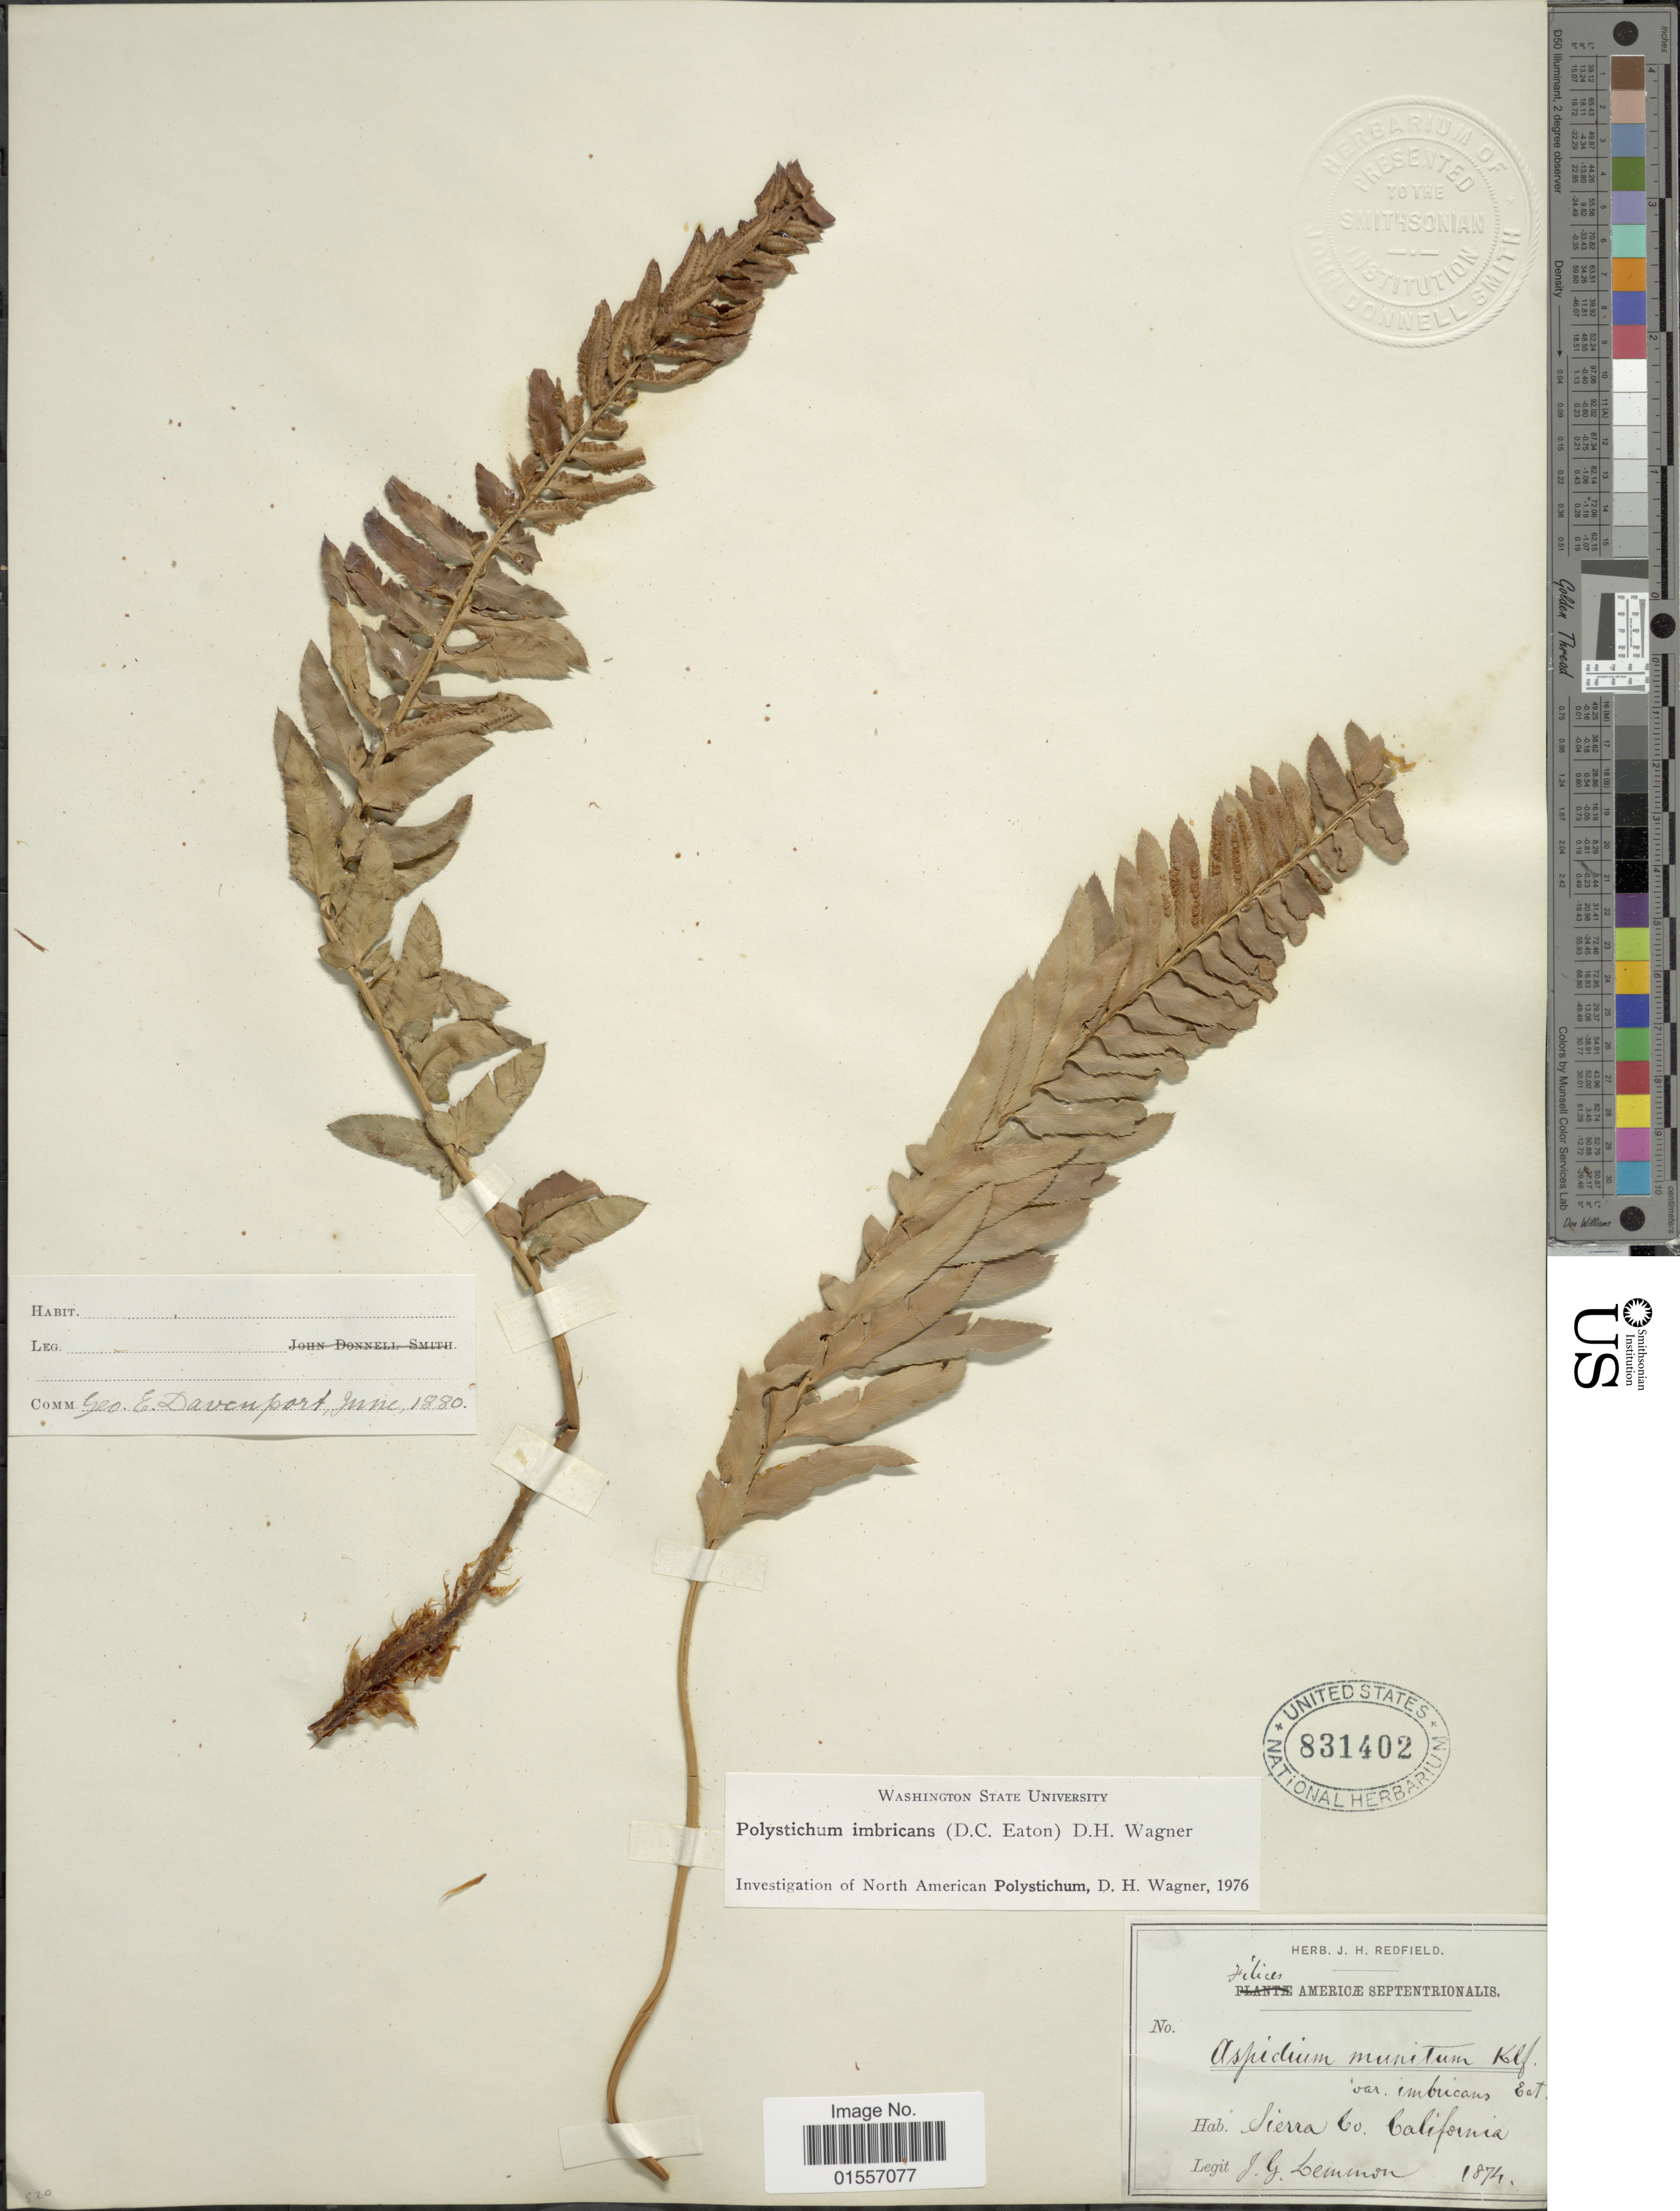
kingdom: Plantae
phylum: Tracheophyta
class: Polypodiopsida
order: Polypodiales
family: Dryopteridaceae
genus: Polystichum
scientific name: Polystichum imbricans subsp. imbricans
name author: (D.C. Eaton) D.H. Wagner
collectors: J. Lemmon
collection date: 1874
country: United States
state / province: California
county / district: Sierra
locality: Americae Septentrionalis, Sierra Co.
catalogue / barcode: US 831402